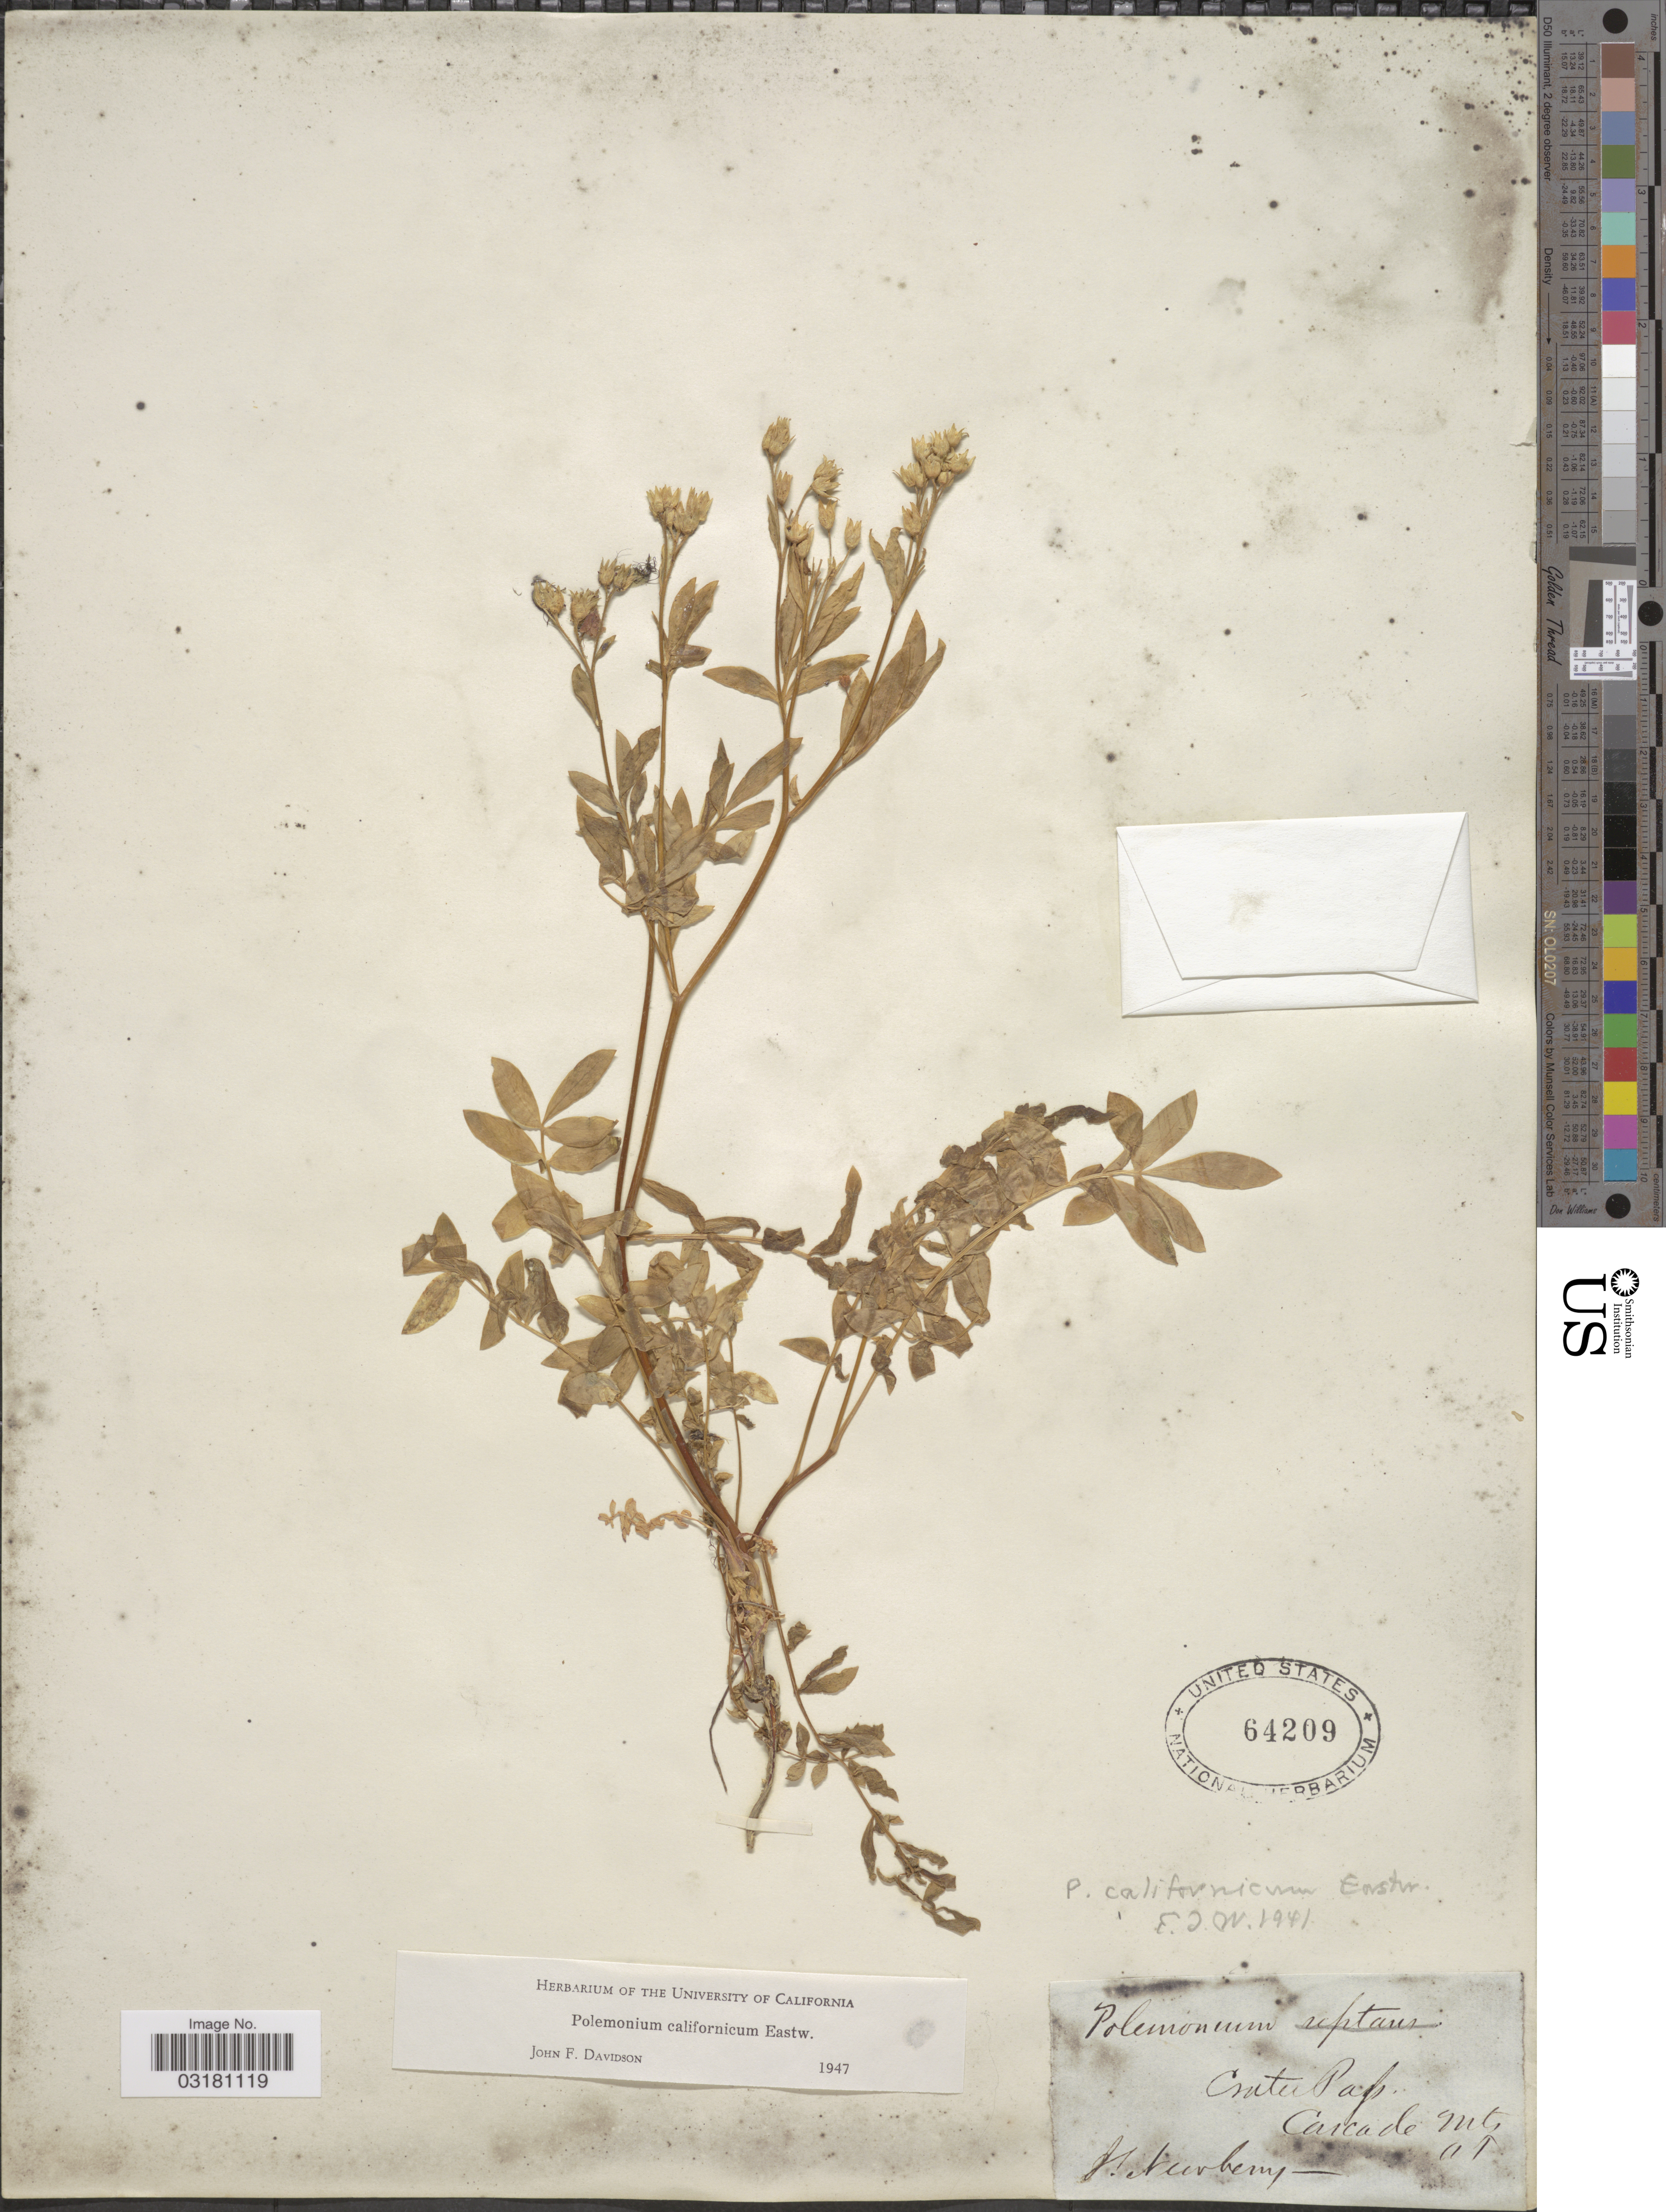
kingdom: Plantae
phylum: Tracheophyta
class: Magnoliopsida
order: Ericales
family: Polemoniaceae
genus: Polemonium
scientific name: Polemonium californicum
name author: Eastw.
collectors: J. S. Newberry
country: United States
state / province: Washington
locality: Crater Pass. Cascade Mts. WT.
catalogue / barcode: US 64209